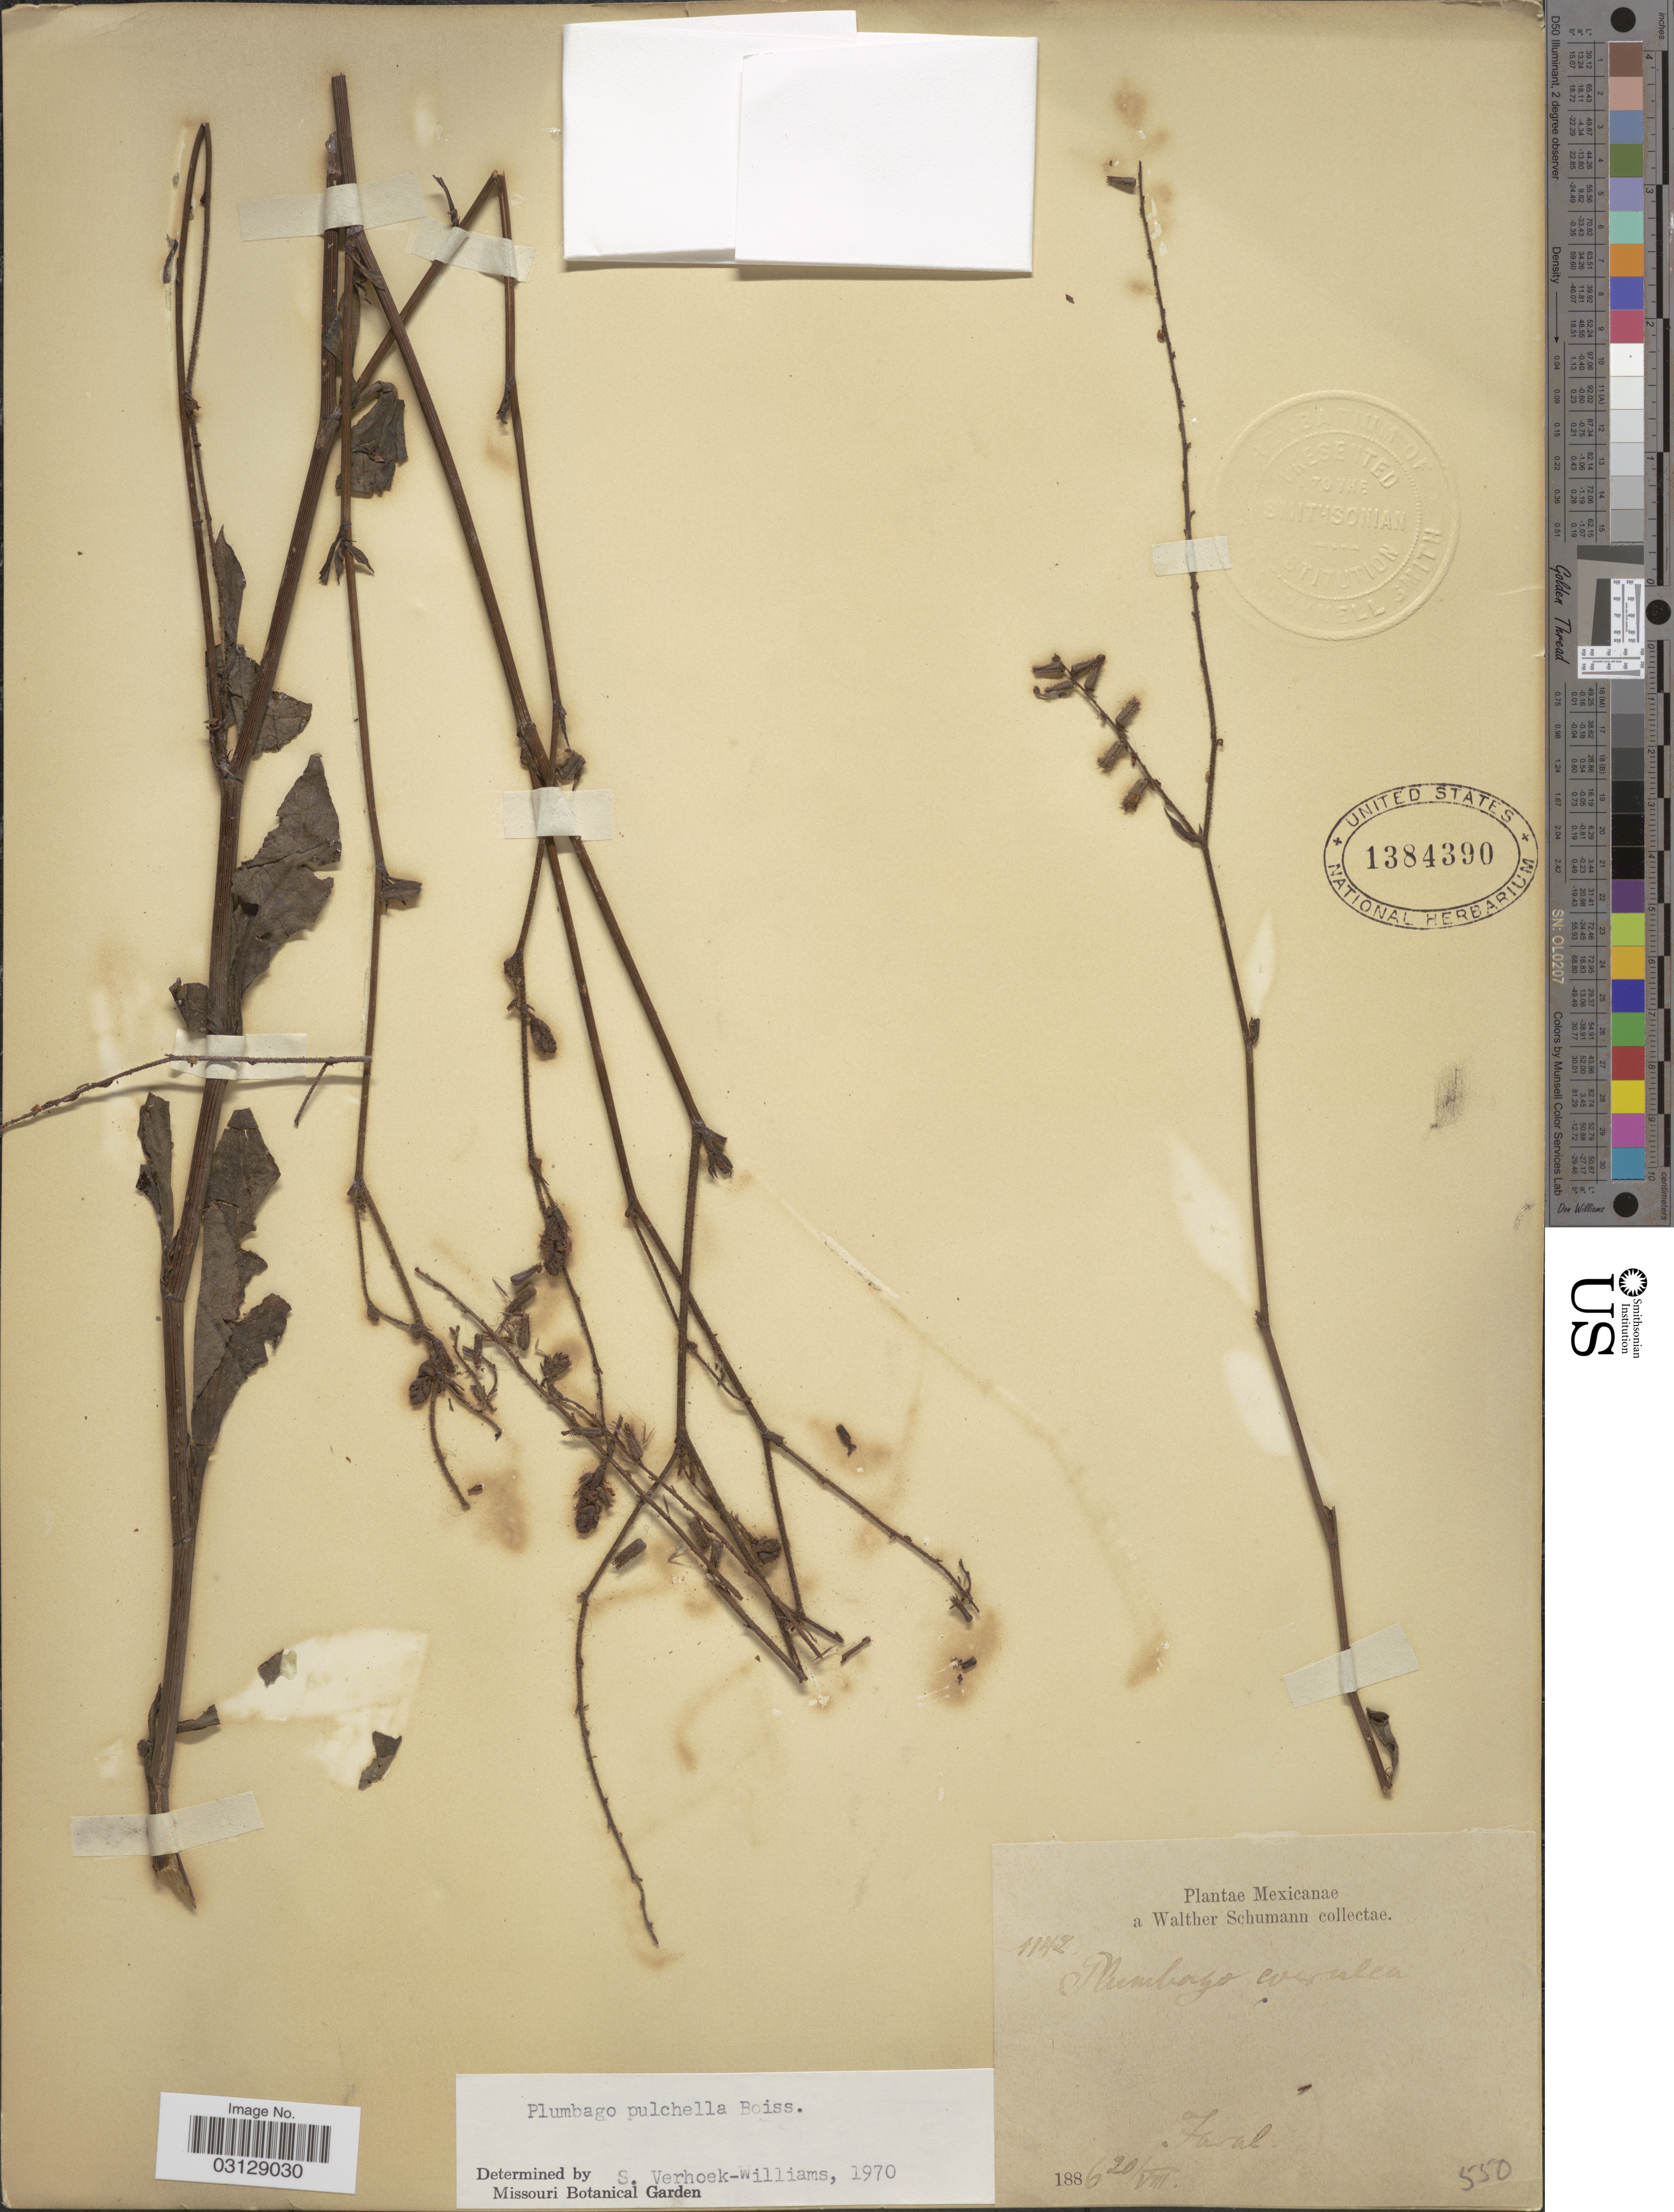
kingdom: Plantae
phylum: Tracheophyta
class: Magnoliopsida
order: Caryophyllales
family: Plumbaginaceae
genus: Plumbago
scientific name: Plumbago pulchella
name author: Boiss.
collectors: W. Schumann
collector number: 1142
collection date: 1886-08-20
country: Mexico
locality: Mexicanæ. Faral.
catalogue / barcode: US 1384390